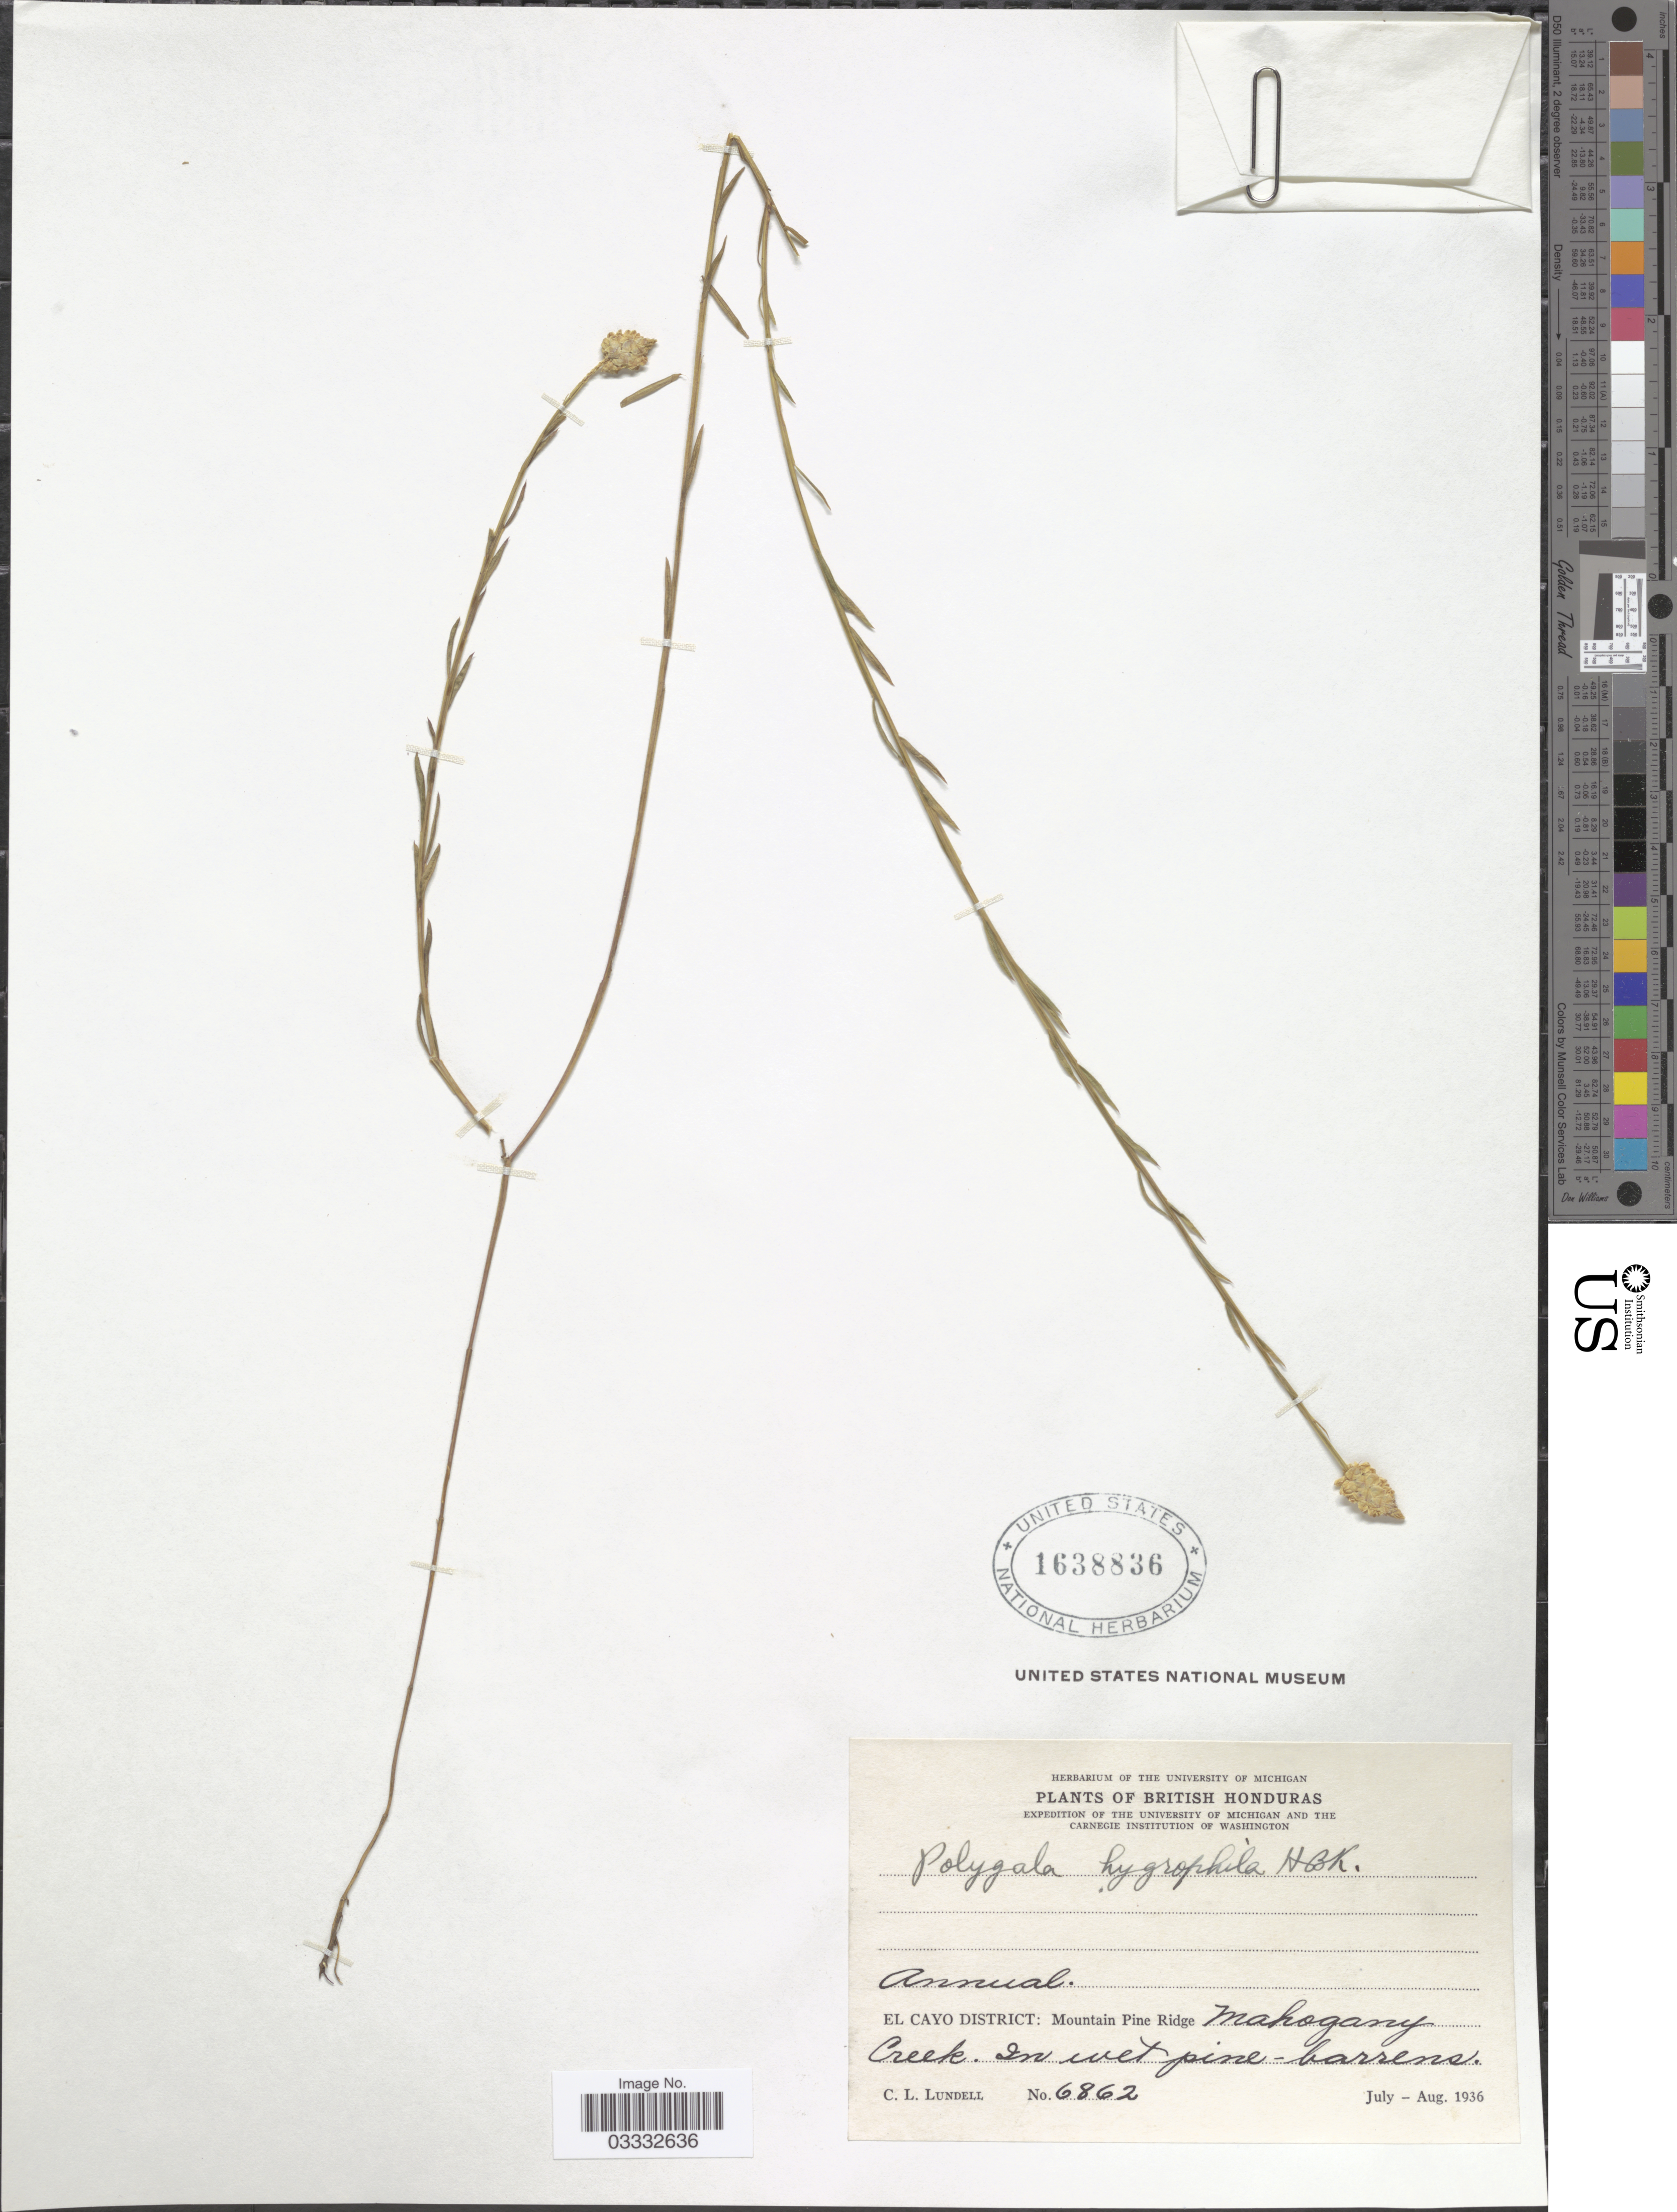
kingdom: Plantae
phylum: Tracheophyta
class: Magnoliopsida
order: Fabales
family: Polygalaceae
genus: Polygala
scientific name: Polygala hygrophila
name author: Kunth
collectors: C. L. Lundell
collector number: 6862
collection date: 1936-07/1936-08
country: Belize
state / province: Cayo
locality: British Honduras. El Cayo District: Mountain Pine Ridge Mahogany Creek.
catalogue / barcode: US 1638836